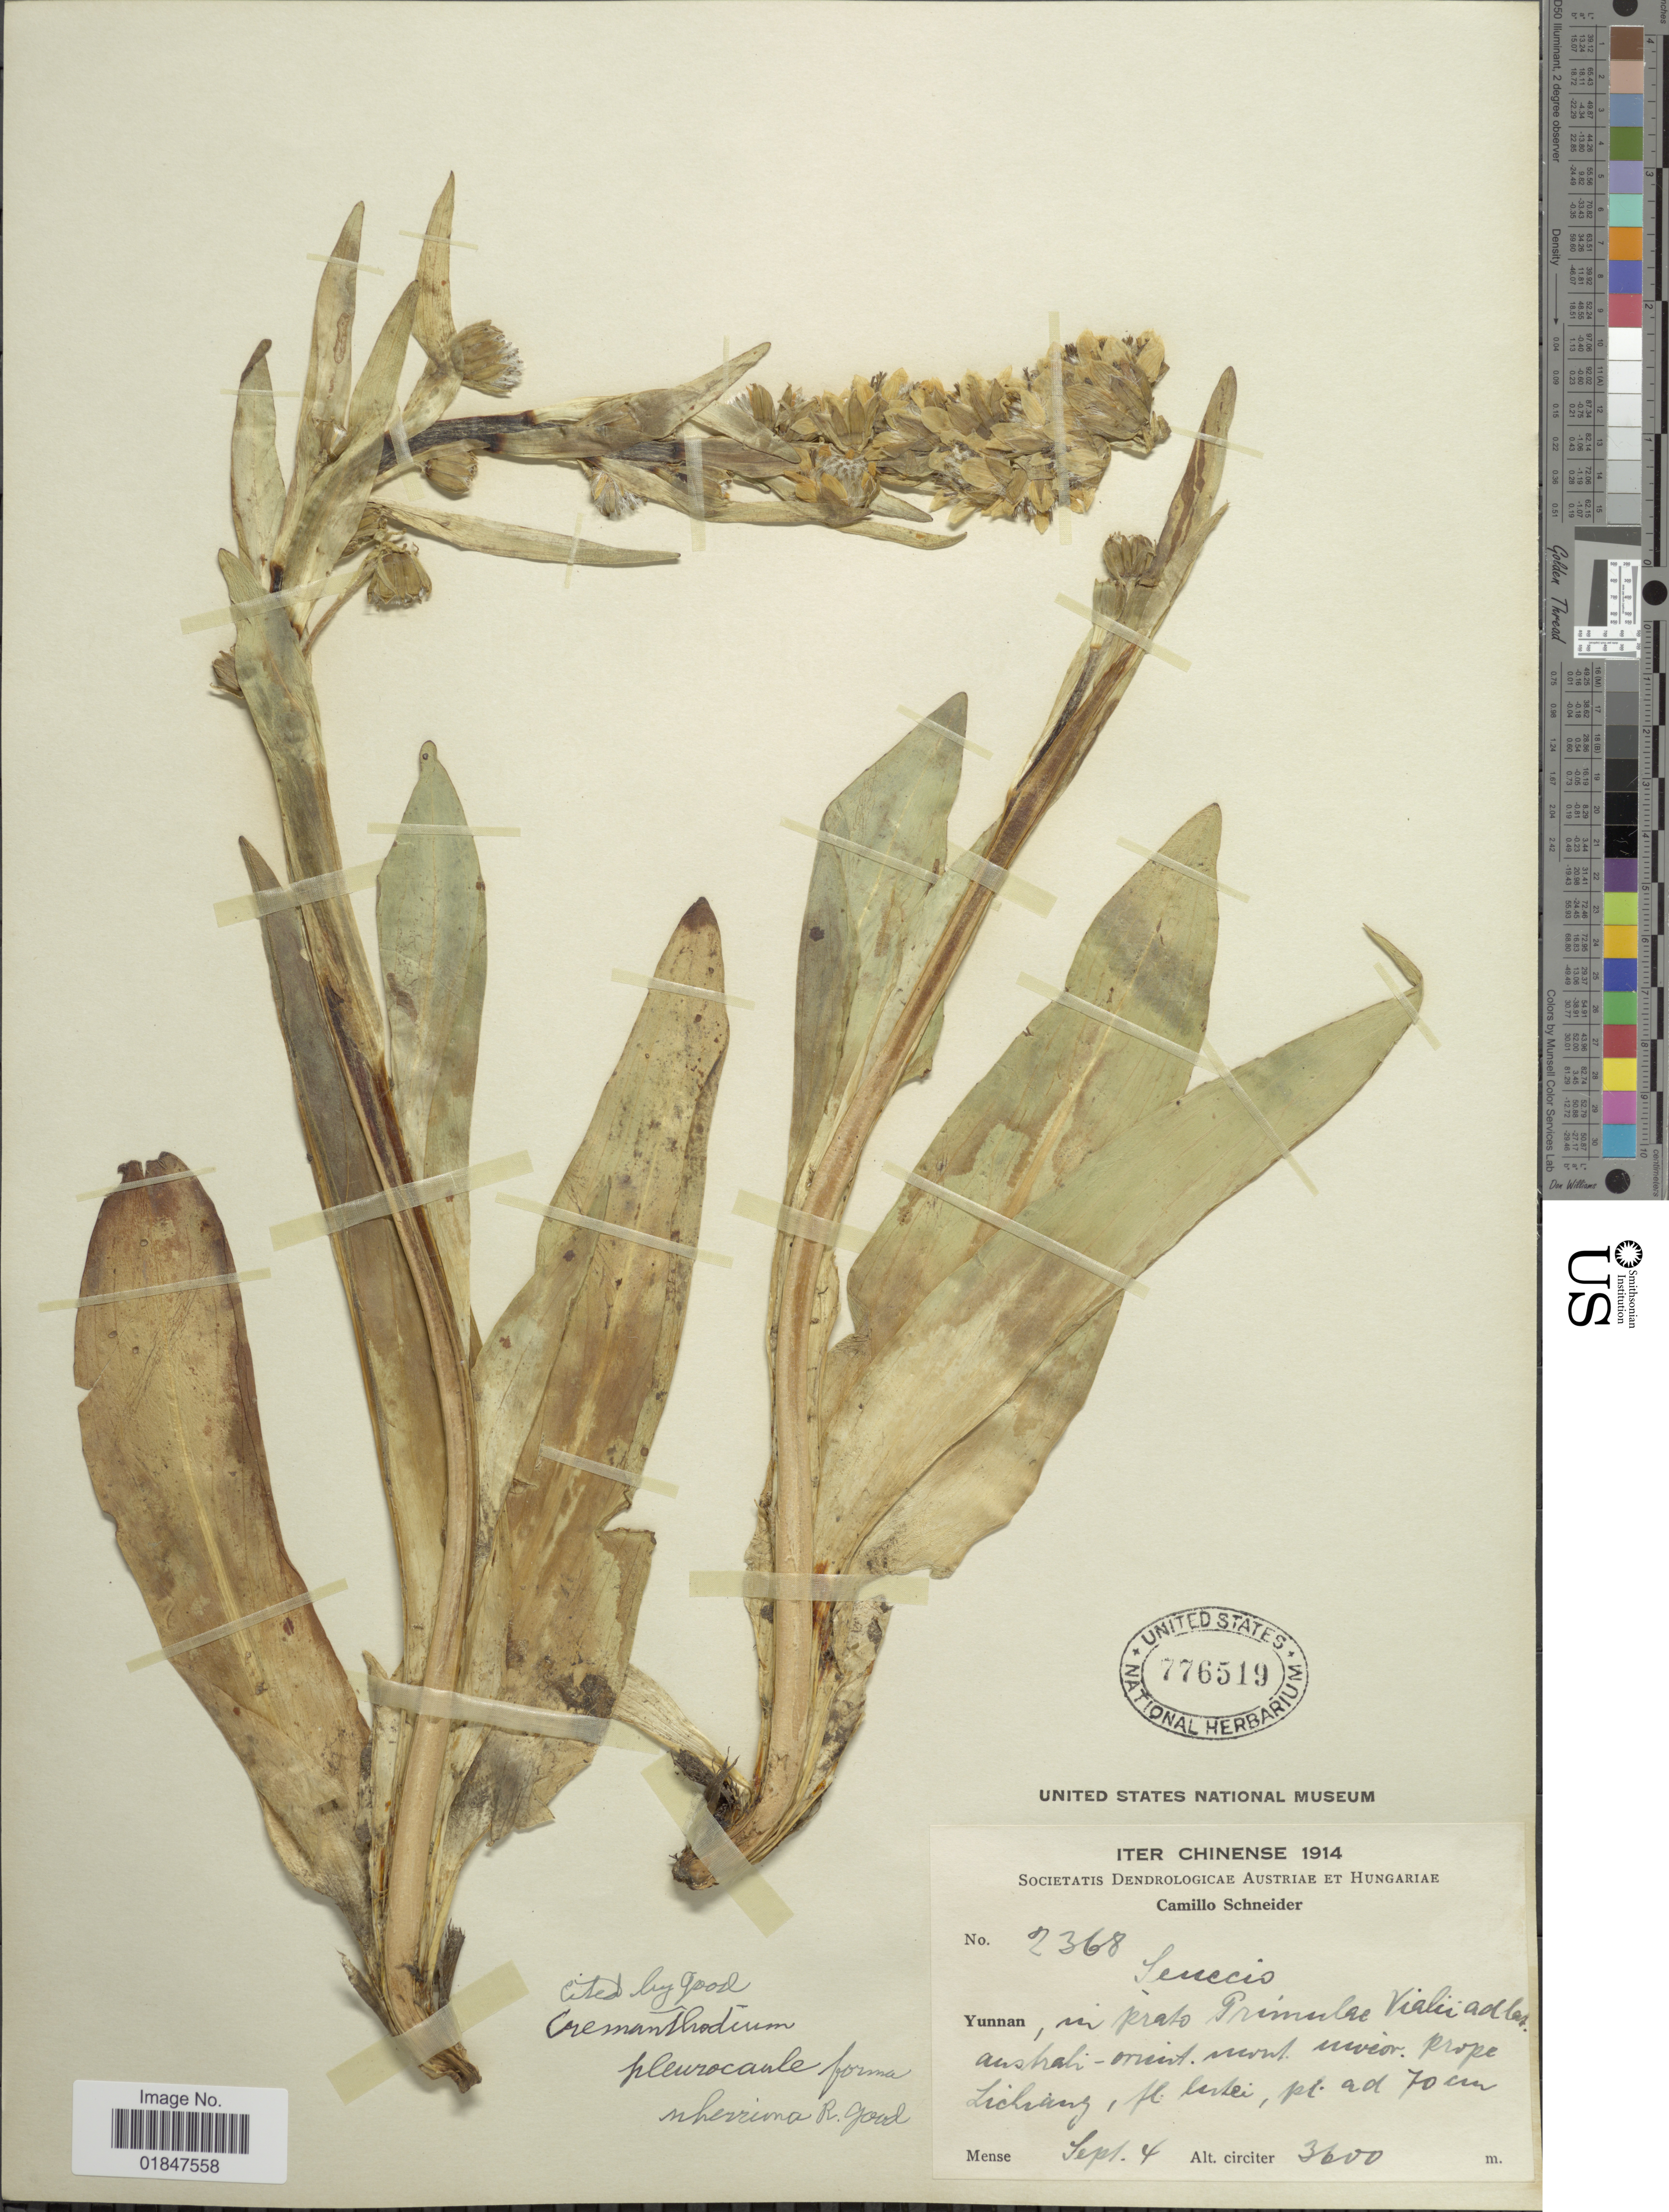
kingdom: Plantae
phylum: Tracheophyta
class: Magnoliopsida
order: Asterales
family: Asteraceae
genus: Ligularia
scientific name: Ligularia pleurocaulis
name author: (Franch.) Hand.-Mazz.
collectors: C. K. Schneider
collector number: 2368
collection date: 1914-09-04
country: China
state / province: Yunnan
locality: In prato primulae Vialu ad les Australi - orient. mont. Unveor. prope Lichiang [interpreted]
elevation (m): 3600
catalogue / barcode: US 776519